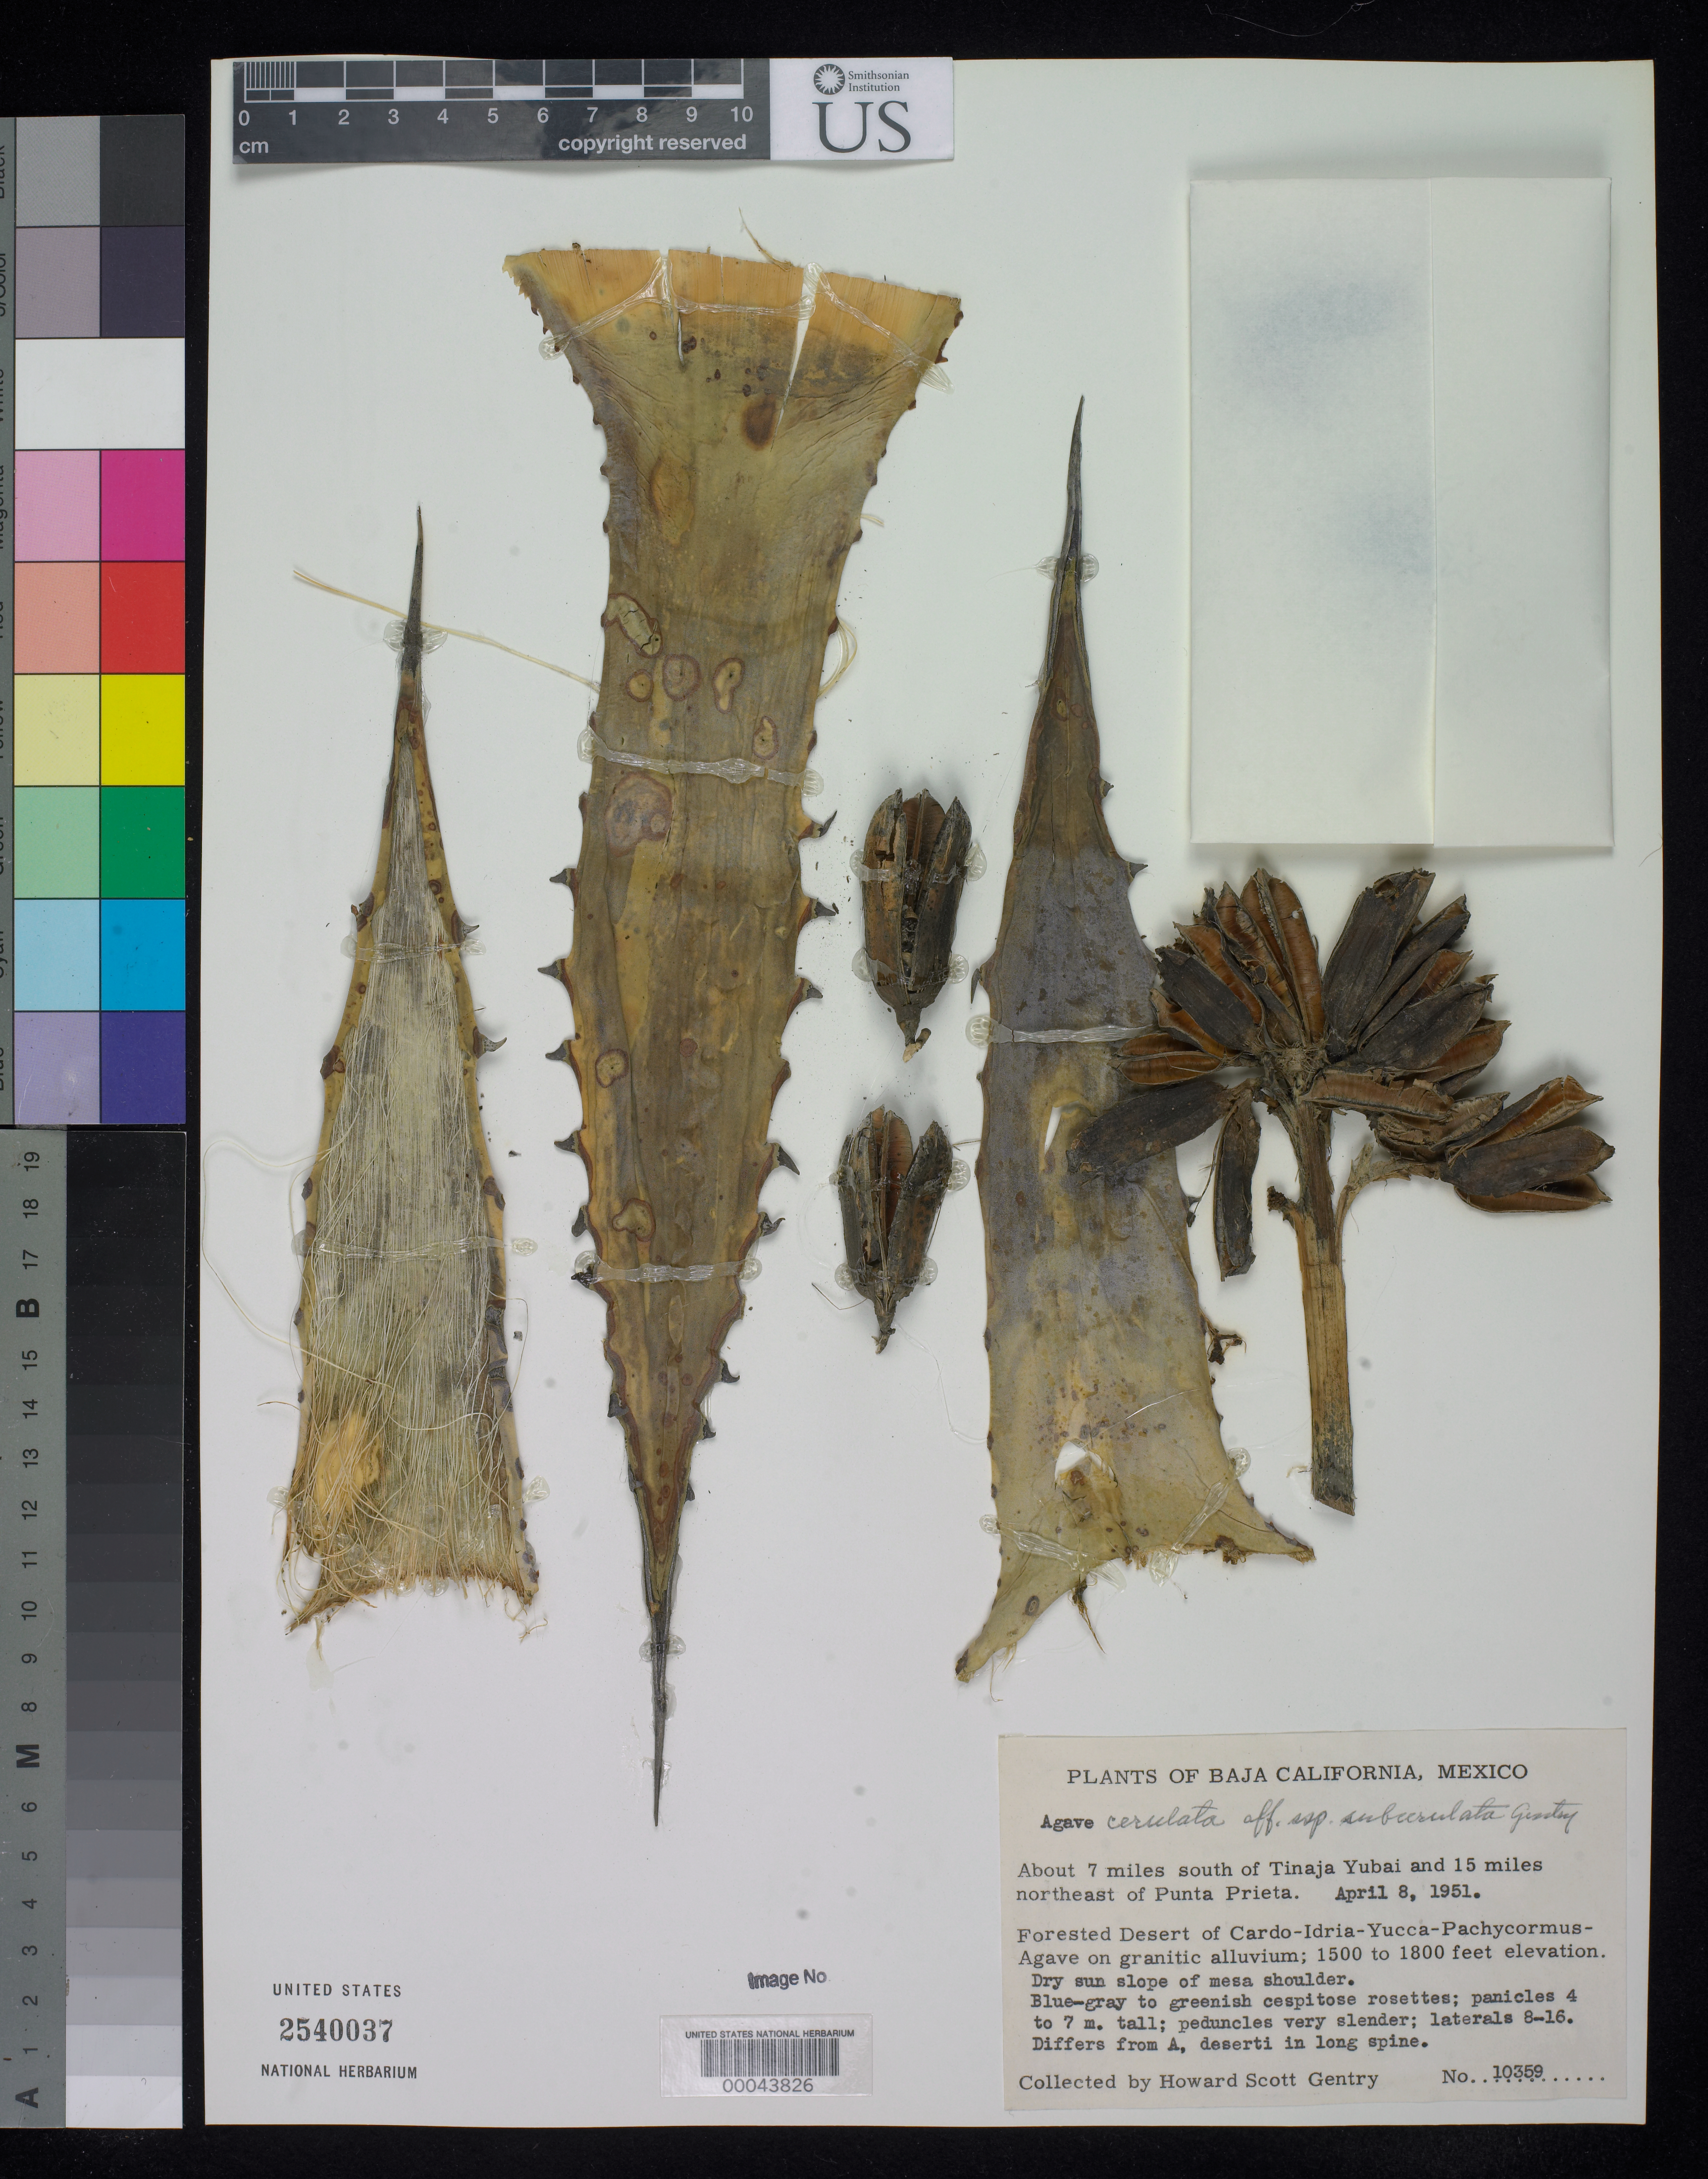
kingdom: Plantae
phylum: Tracheophyta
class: Liliopsida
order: Asparagales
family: Asparagaceae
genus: Agave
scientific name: Agave cerulata subsp. subcerulata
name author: Gentry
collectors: H. S. Gentry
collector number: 10359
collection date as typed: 08 Apr 1951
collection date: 1951-04-08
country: Mexico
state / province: Baja California Norte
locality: About 7 mi S of Tinaja Yubai and 15 mi NE of Punta Prieta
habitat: Dry sun slope of mesa shoulder; forested desert; grant. alluvium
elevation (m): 457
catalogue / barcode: US 2540037